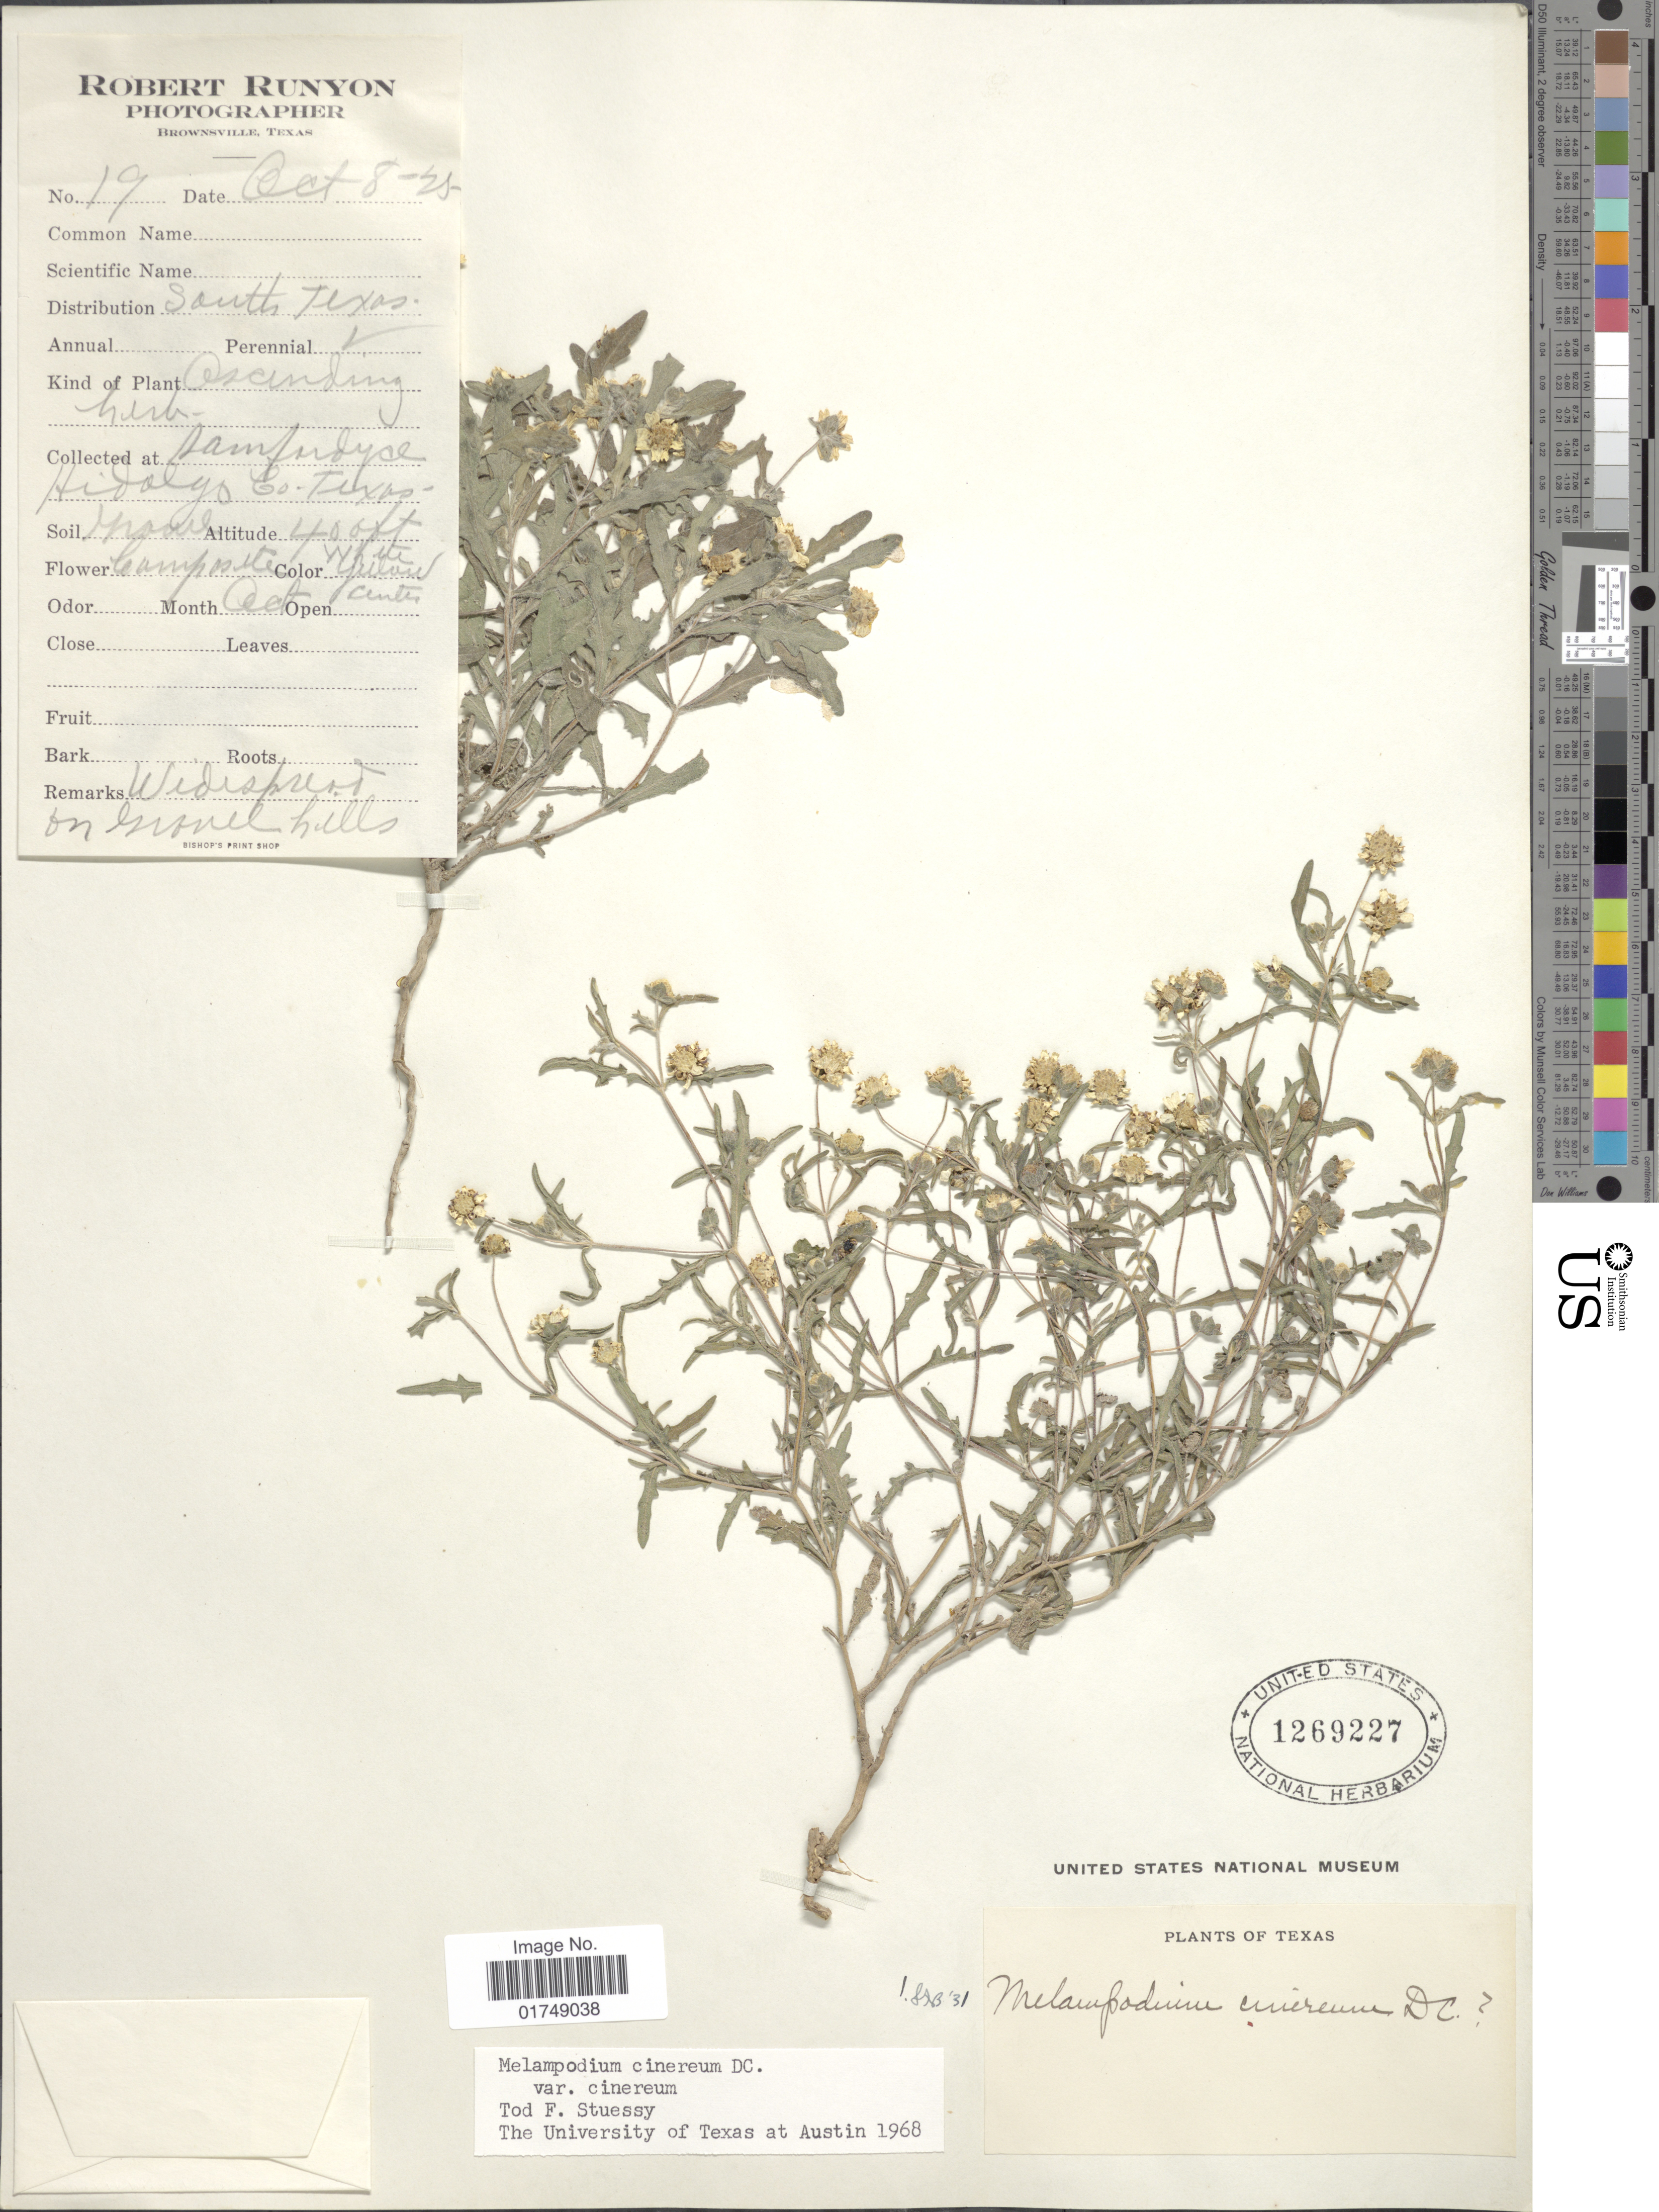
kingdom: Plantae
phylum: Tracheophyta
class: Magnoliopsida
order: Asterales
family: Asteraceae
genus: Melampodium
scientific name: Melampodium cinereum var. cinereum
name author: DC.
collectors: R. Runyon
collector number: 19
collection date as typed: Transcribed d/m/y: 8/10/25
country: United States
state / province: Texas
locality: South Texas, Sam Fordyce Hidalgo C. Texas.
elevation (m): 122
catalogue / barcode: US 1269227